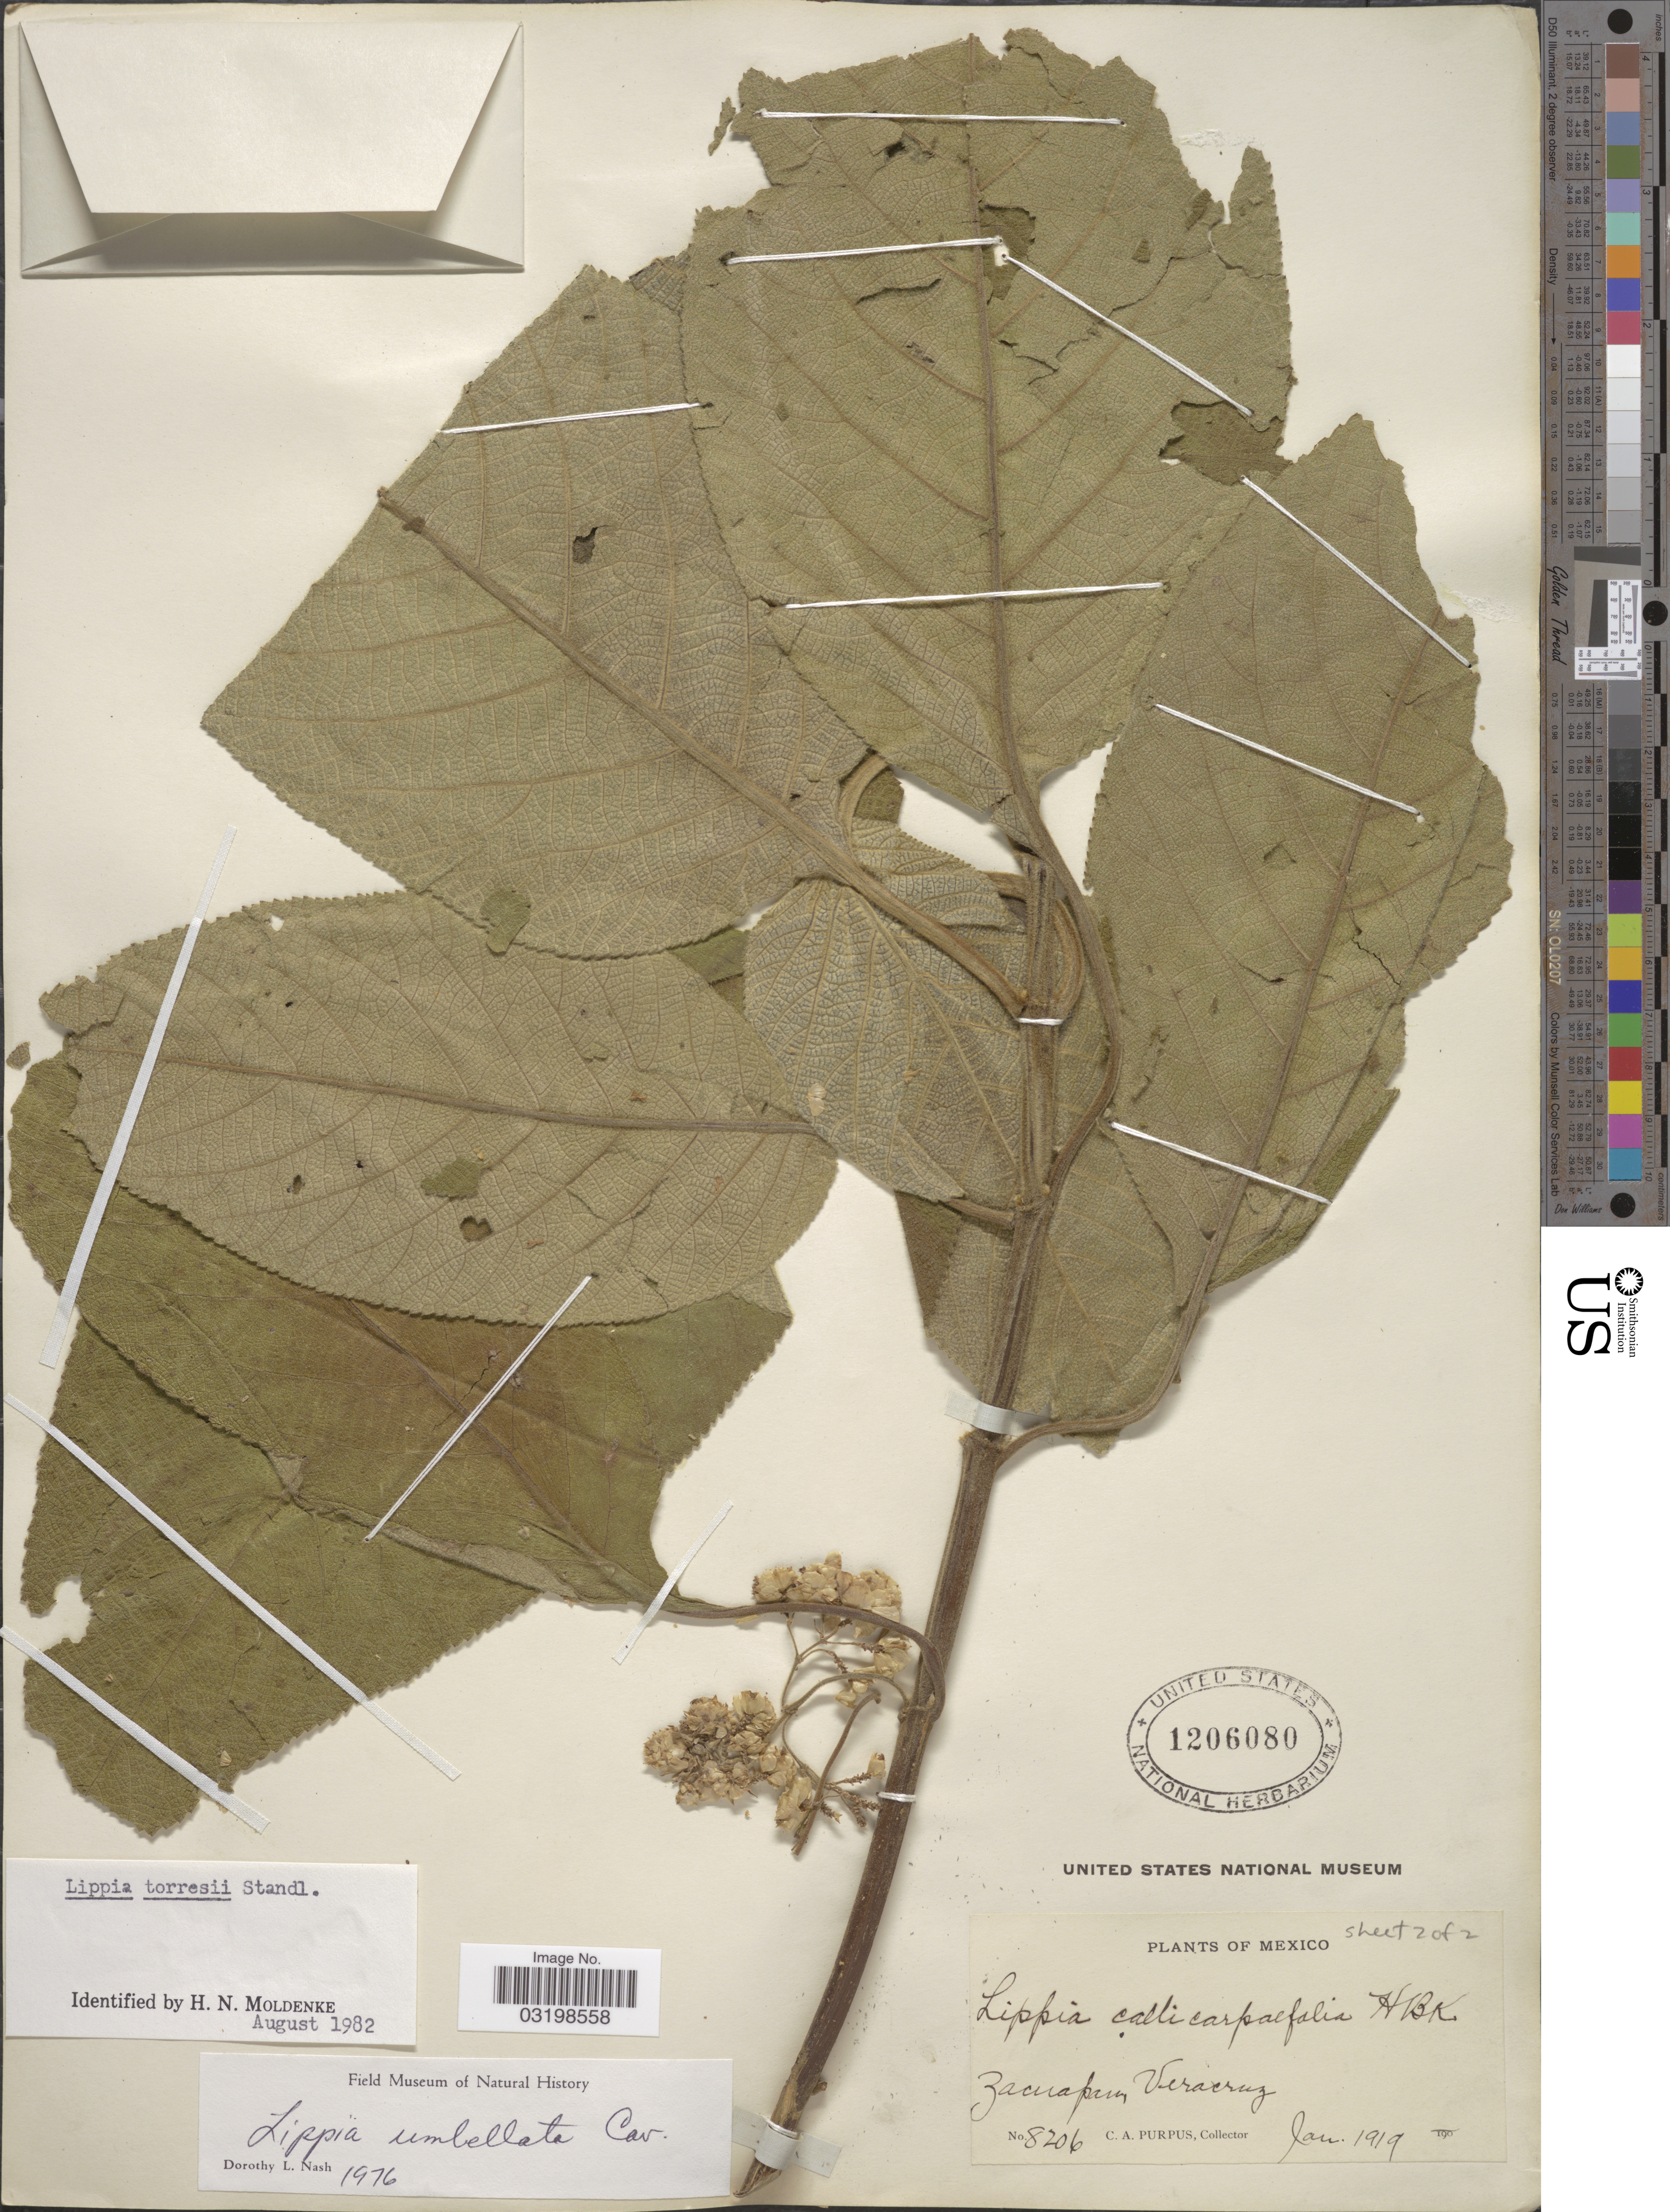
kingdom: Plantae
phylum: Tracheophyta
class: Magnoliopsida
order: Lamiales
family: Verbenaceae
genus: Lippia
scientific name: Lippia umbellata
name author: Cav.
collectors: C. A. Purpus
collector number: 8206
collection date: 1919-01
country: Mexico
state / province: Veracruz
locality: Zacuapan, Veracruz.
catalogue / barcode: US 1206080